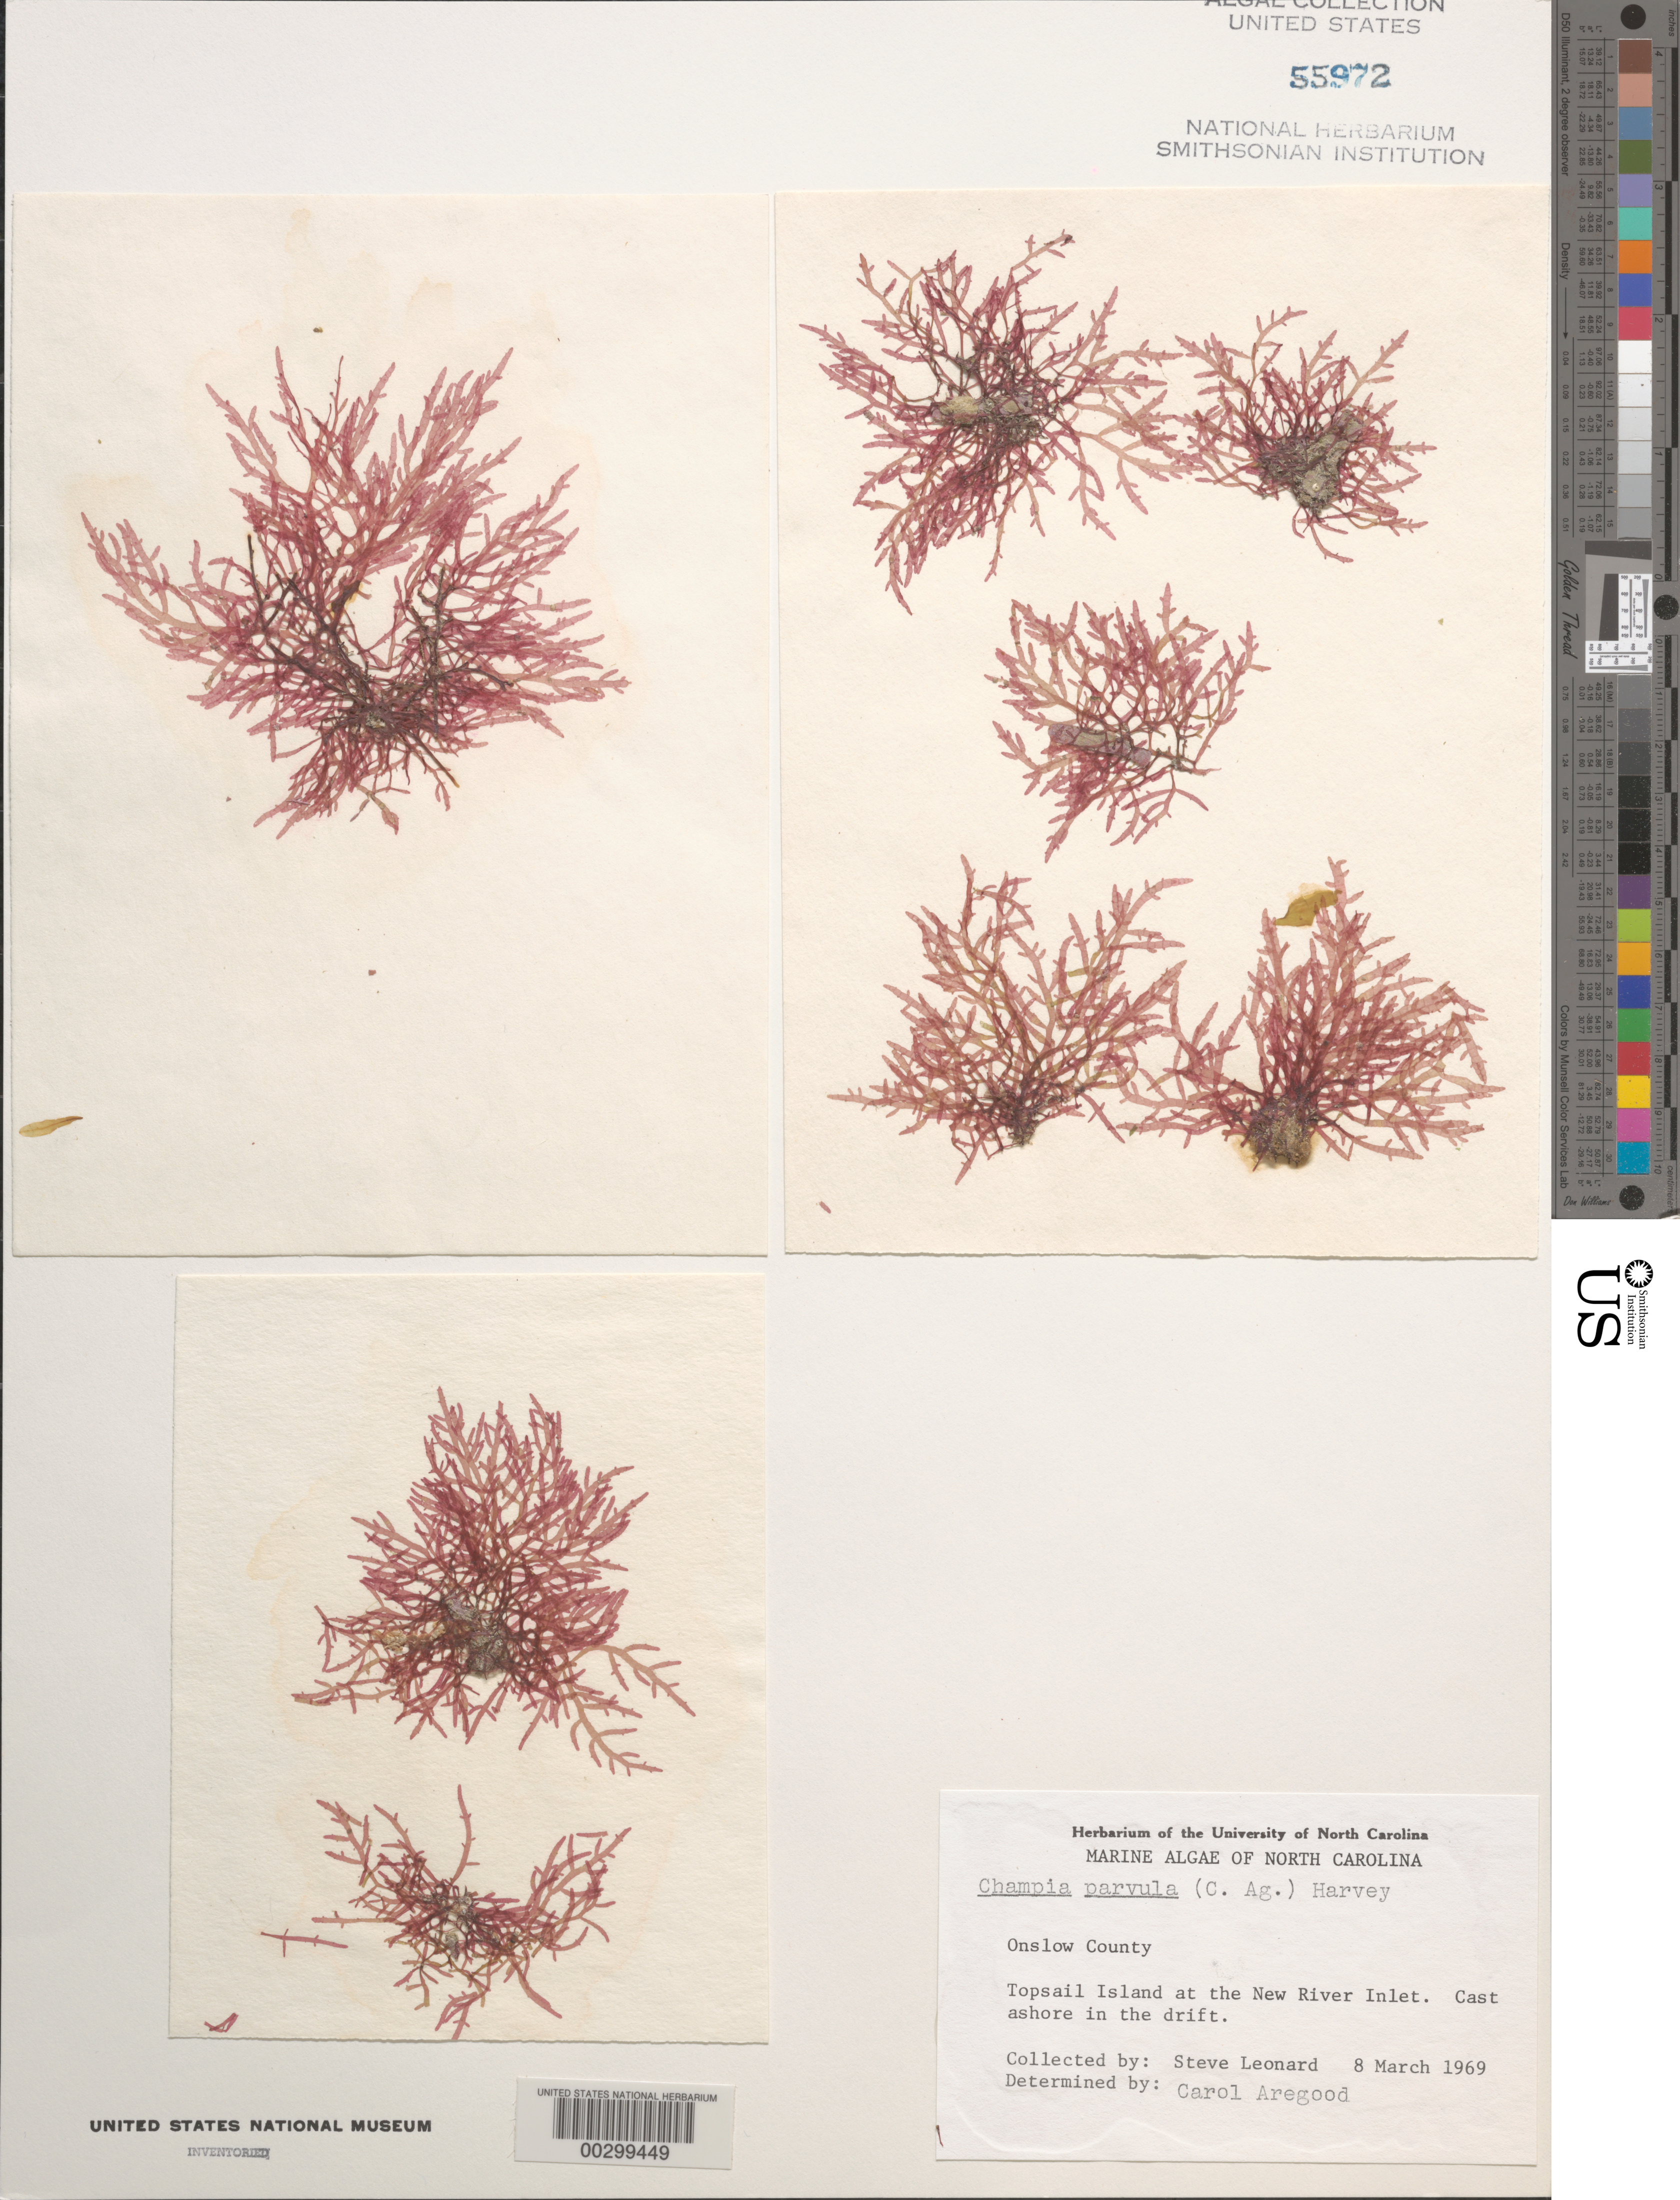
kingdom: Plantae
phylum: Rhodophyta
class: Florideophyceae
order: Rhodymeniales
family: Champiaceae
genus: Champia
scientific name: Champia farlowii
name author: M. K. Griffith et al.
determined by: Ballentine, D. L.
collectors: S. Leonard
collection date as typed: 08 Mar 1969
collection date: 1969-03-08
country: United States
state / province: North Carolina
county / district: Onslow County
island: Topsail Island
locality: New River Inlet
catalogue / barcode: US 55972